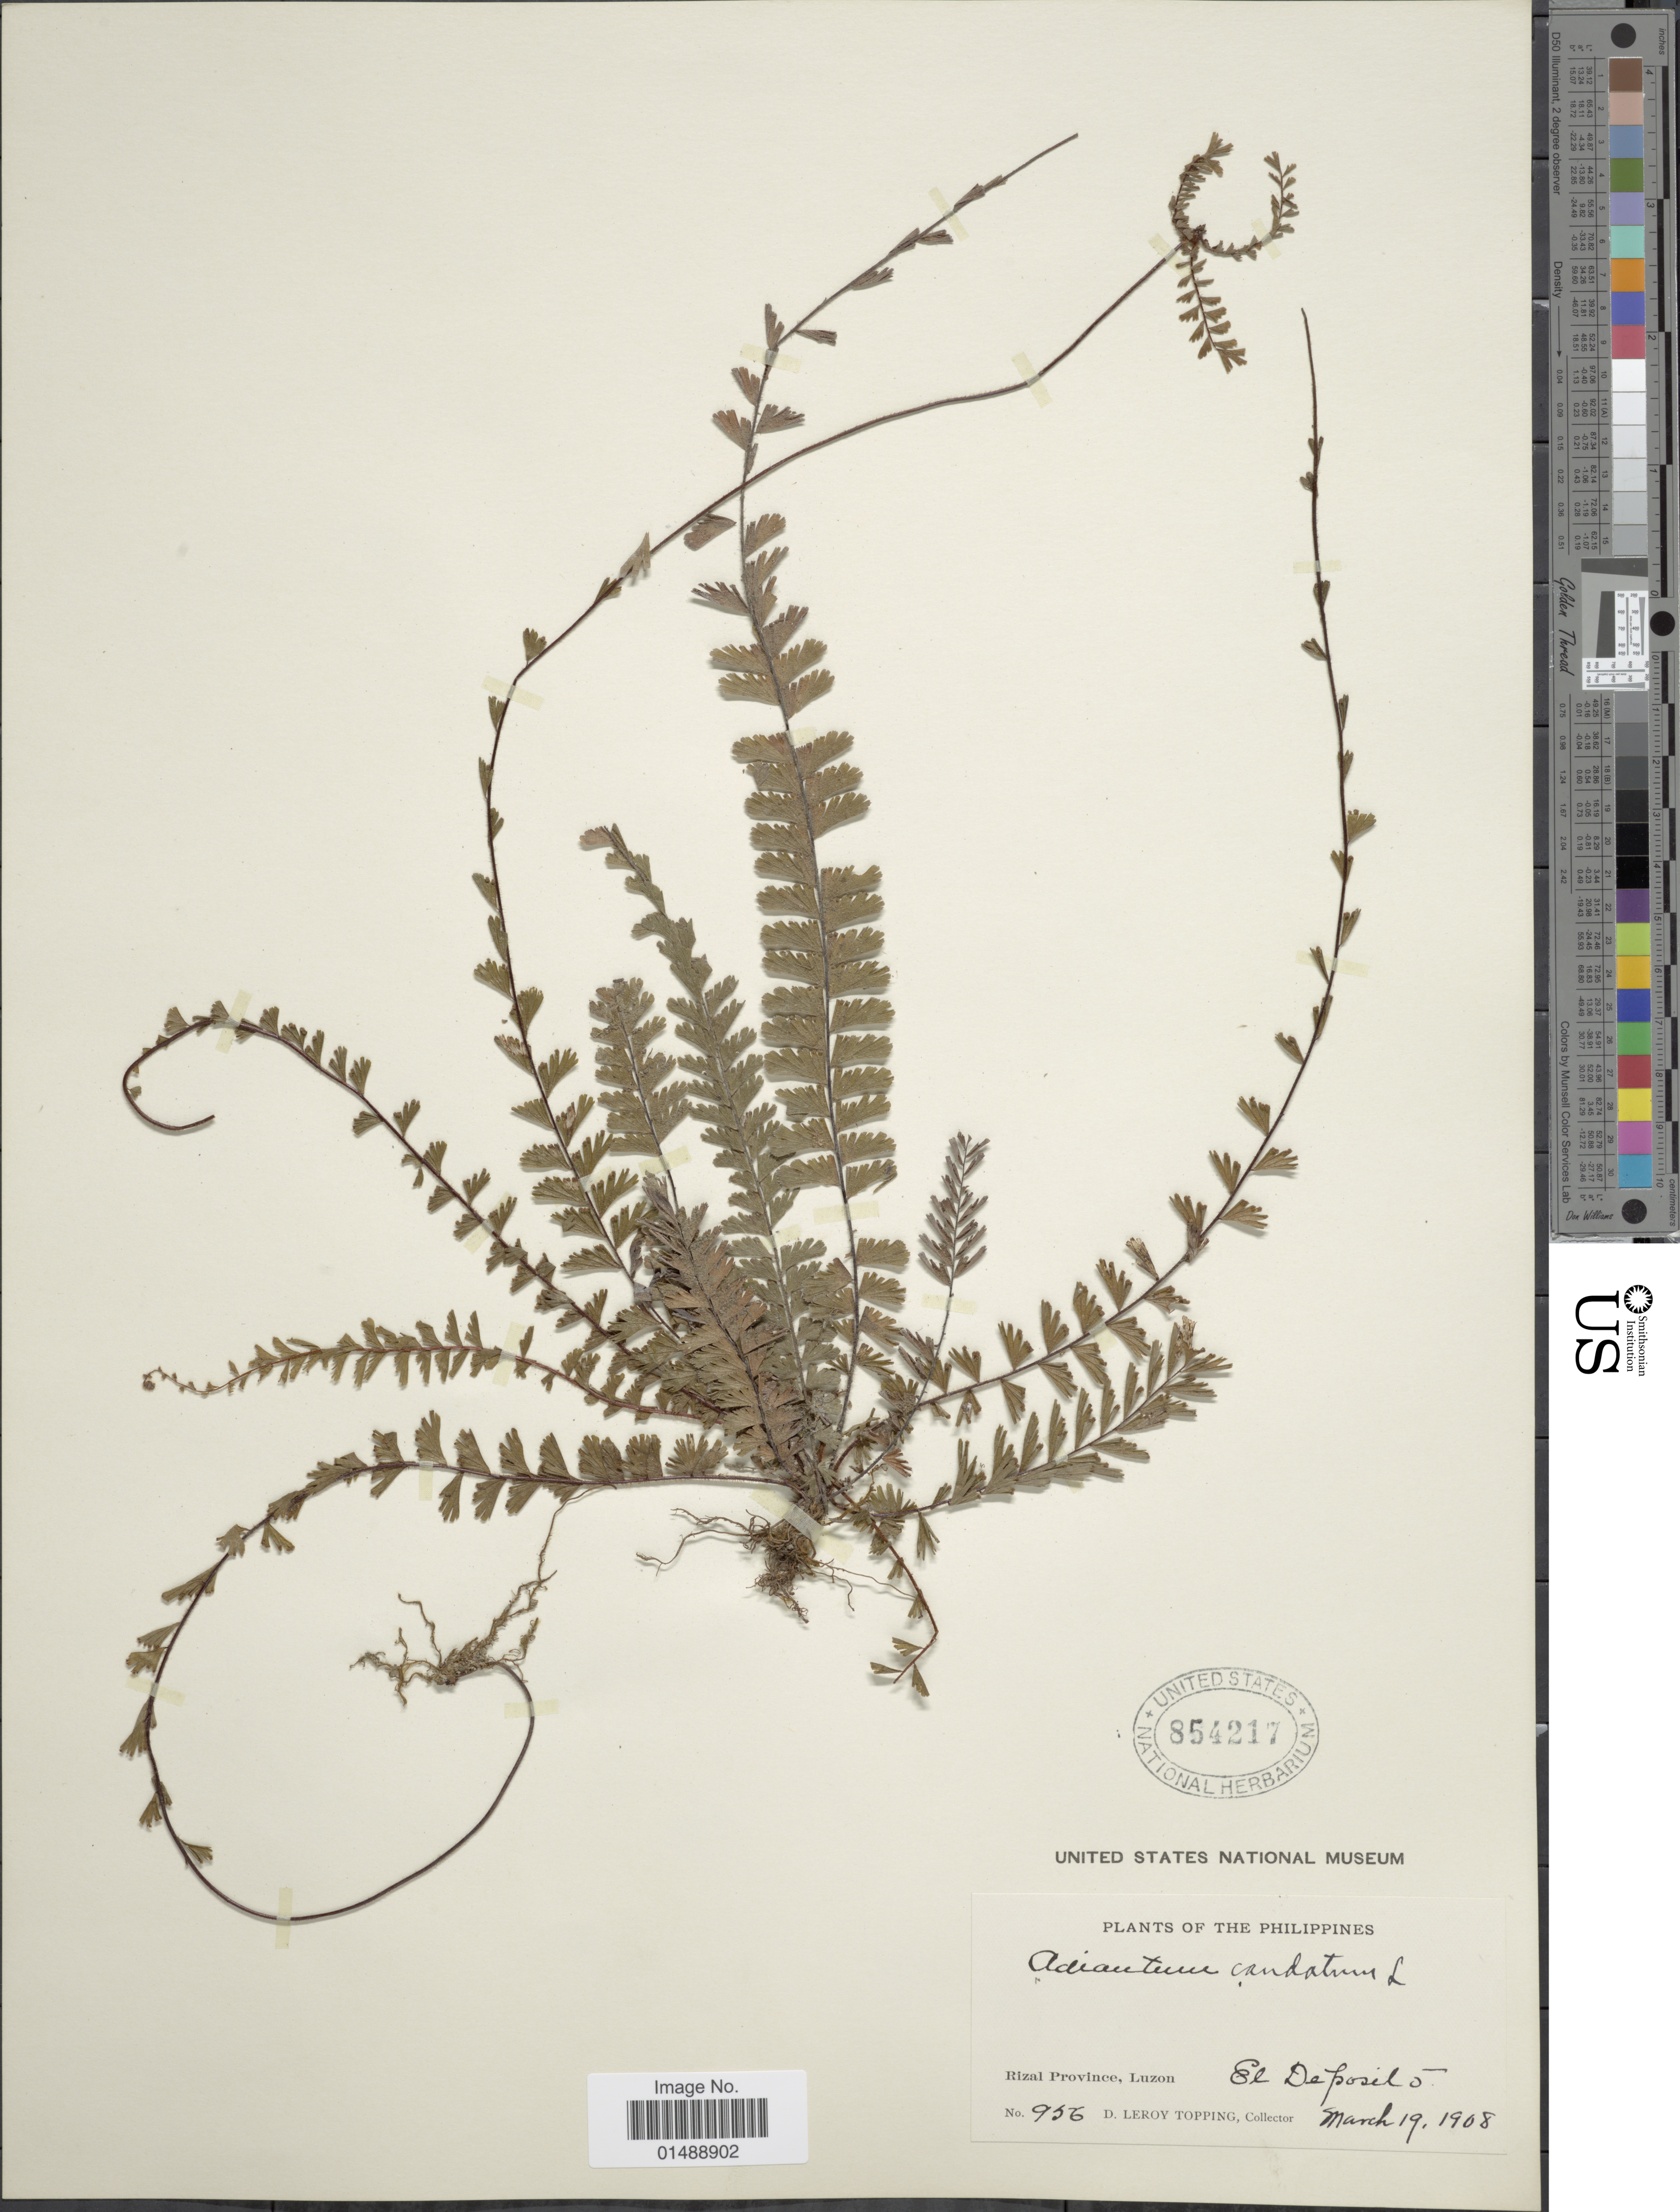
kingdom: Plantae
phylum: Tracheophyta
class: Polypodiopsida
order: Polypodiales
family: Pteridaceae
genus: Adiantum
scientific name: Adiantum caudatum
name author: L.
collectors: D. L. Topping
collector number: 956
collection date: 1908-03-19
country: Philippines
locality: Rizal Province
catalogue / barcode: US 854217